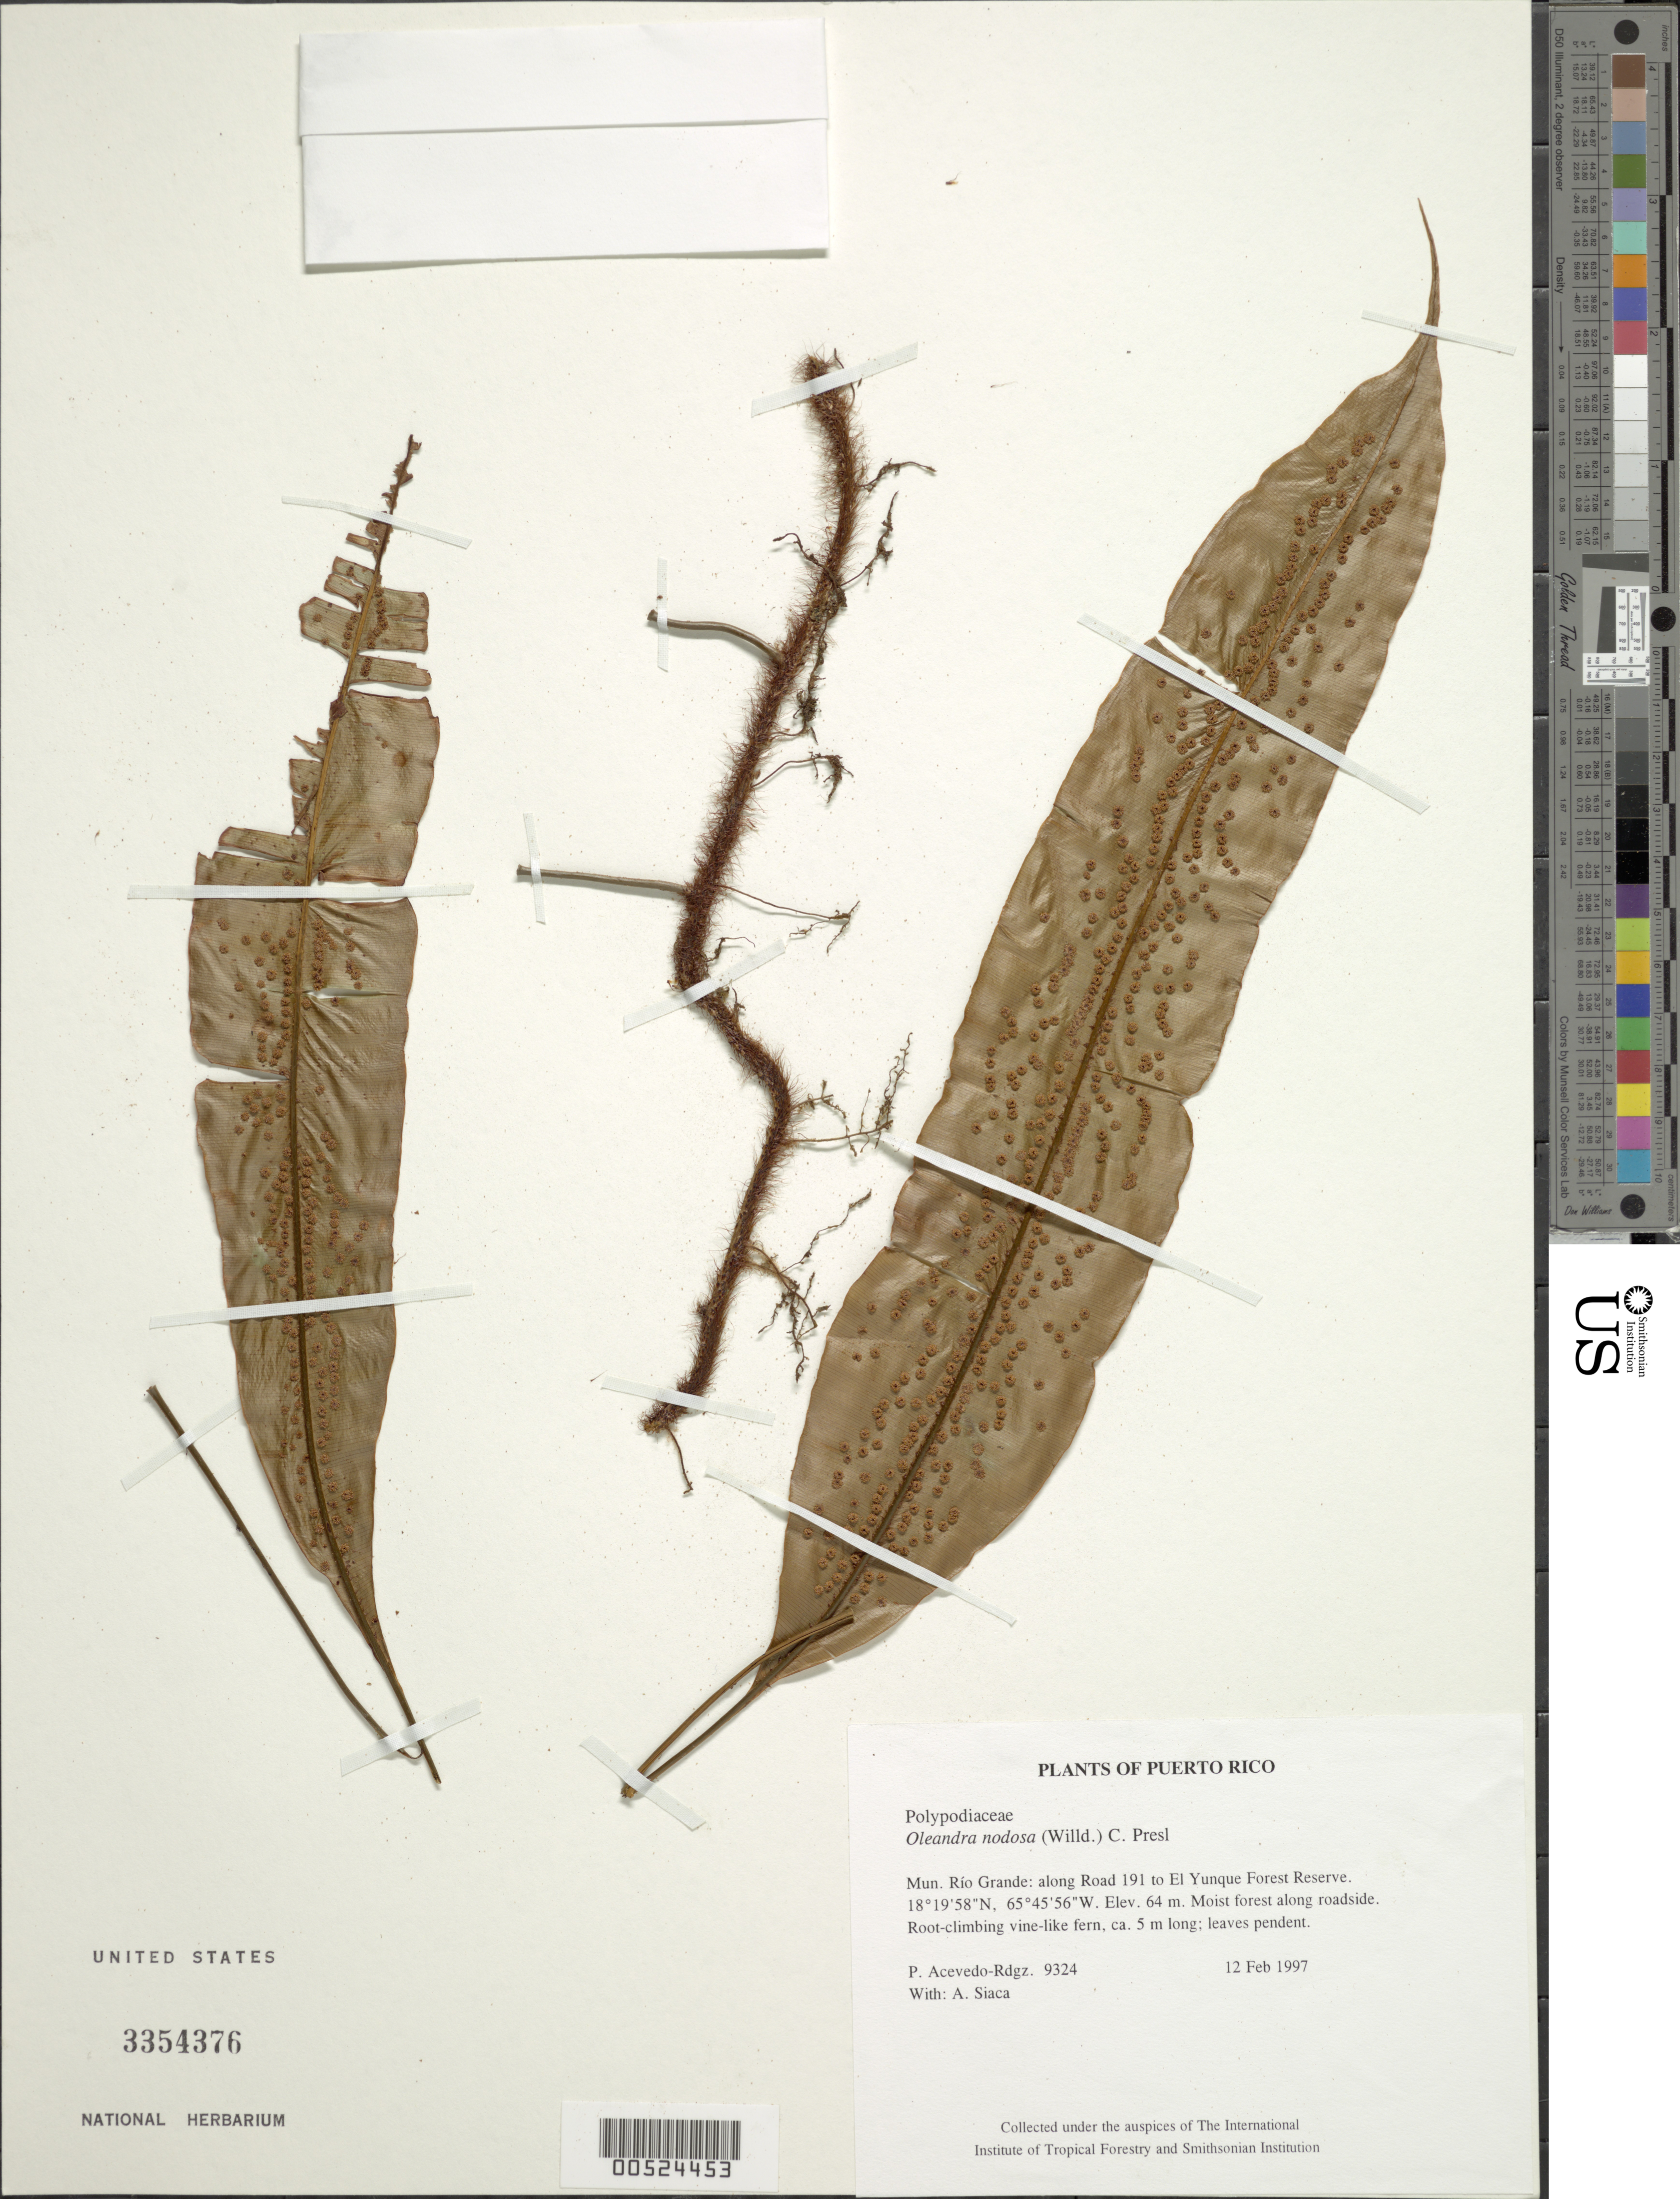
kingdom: Plantae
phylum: Tracheophyta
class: Polypodiopsida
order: Polypodiales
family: Oleandraceae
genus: Oleandra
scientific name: Oleandra articulata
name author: (Sw.) C. Presl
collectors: P. Acevedo-Rodr. & A. Siaca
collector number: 9324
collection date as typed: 12 Feb 1997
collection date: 1997-02-12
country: Puerto Rico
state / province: Río Grande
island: Puerto Rico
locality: Río Grande: along Road 191 to El Yunque Forest Reserve.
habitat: Moist forest along roadside.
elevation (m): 64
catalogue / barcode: US 3354376